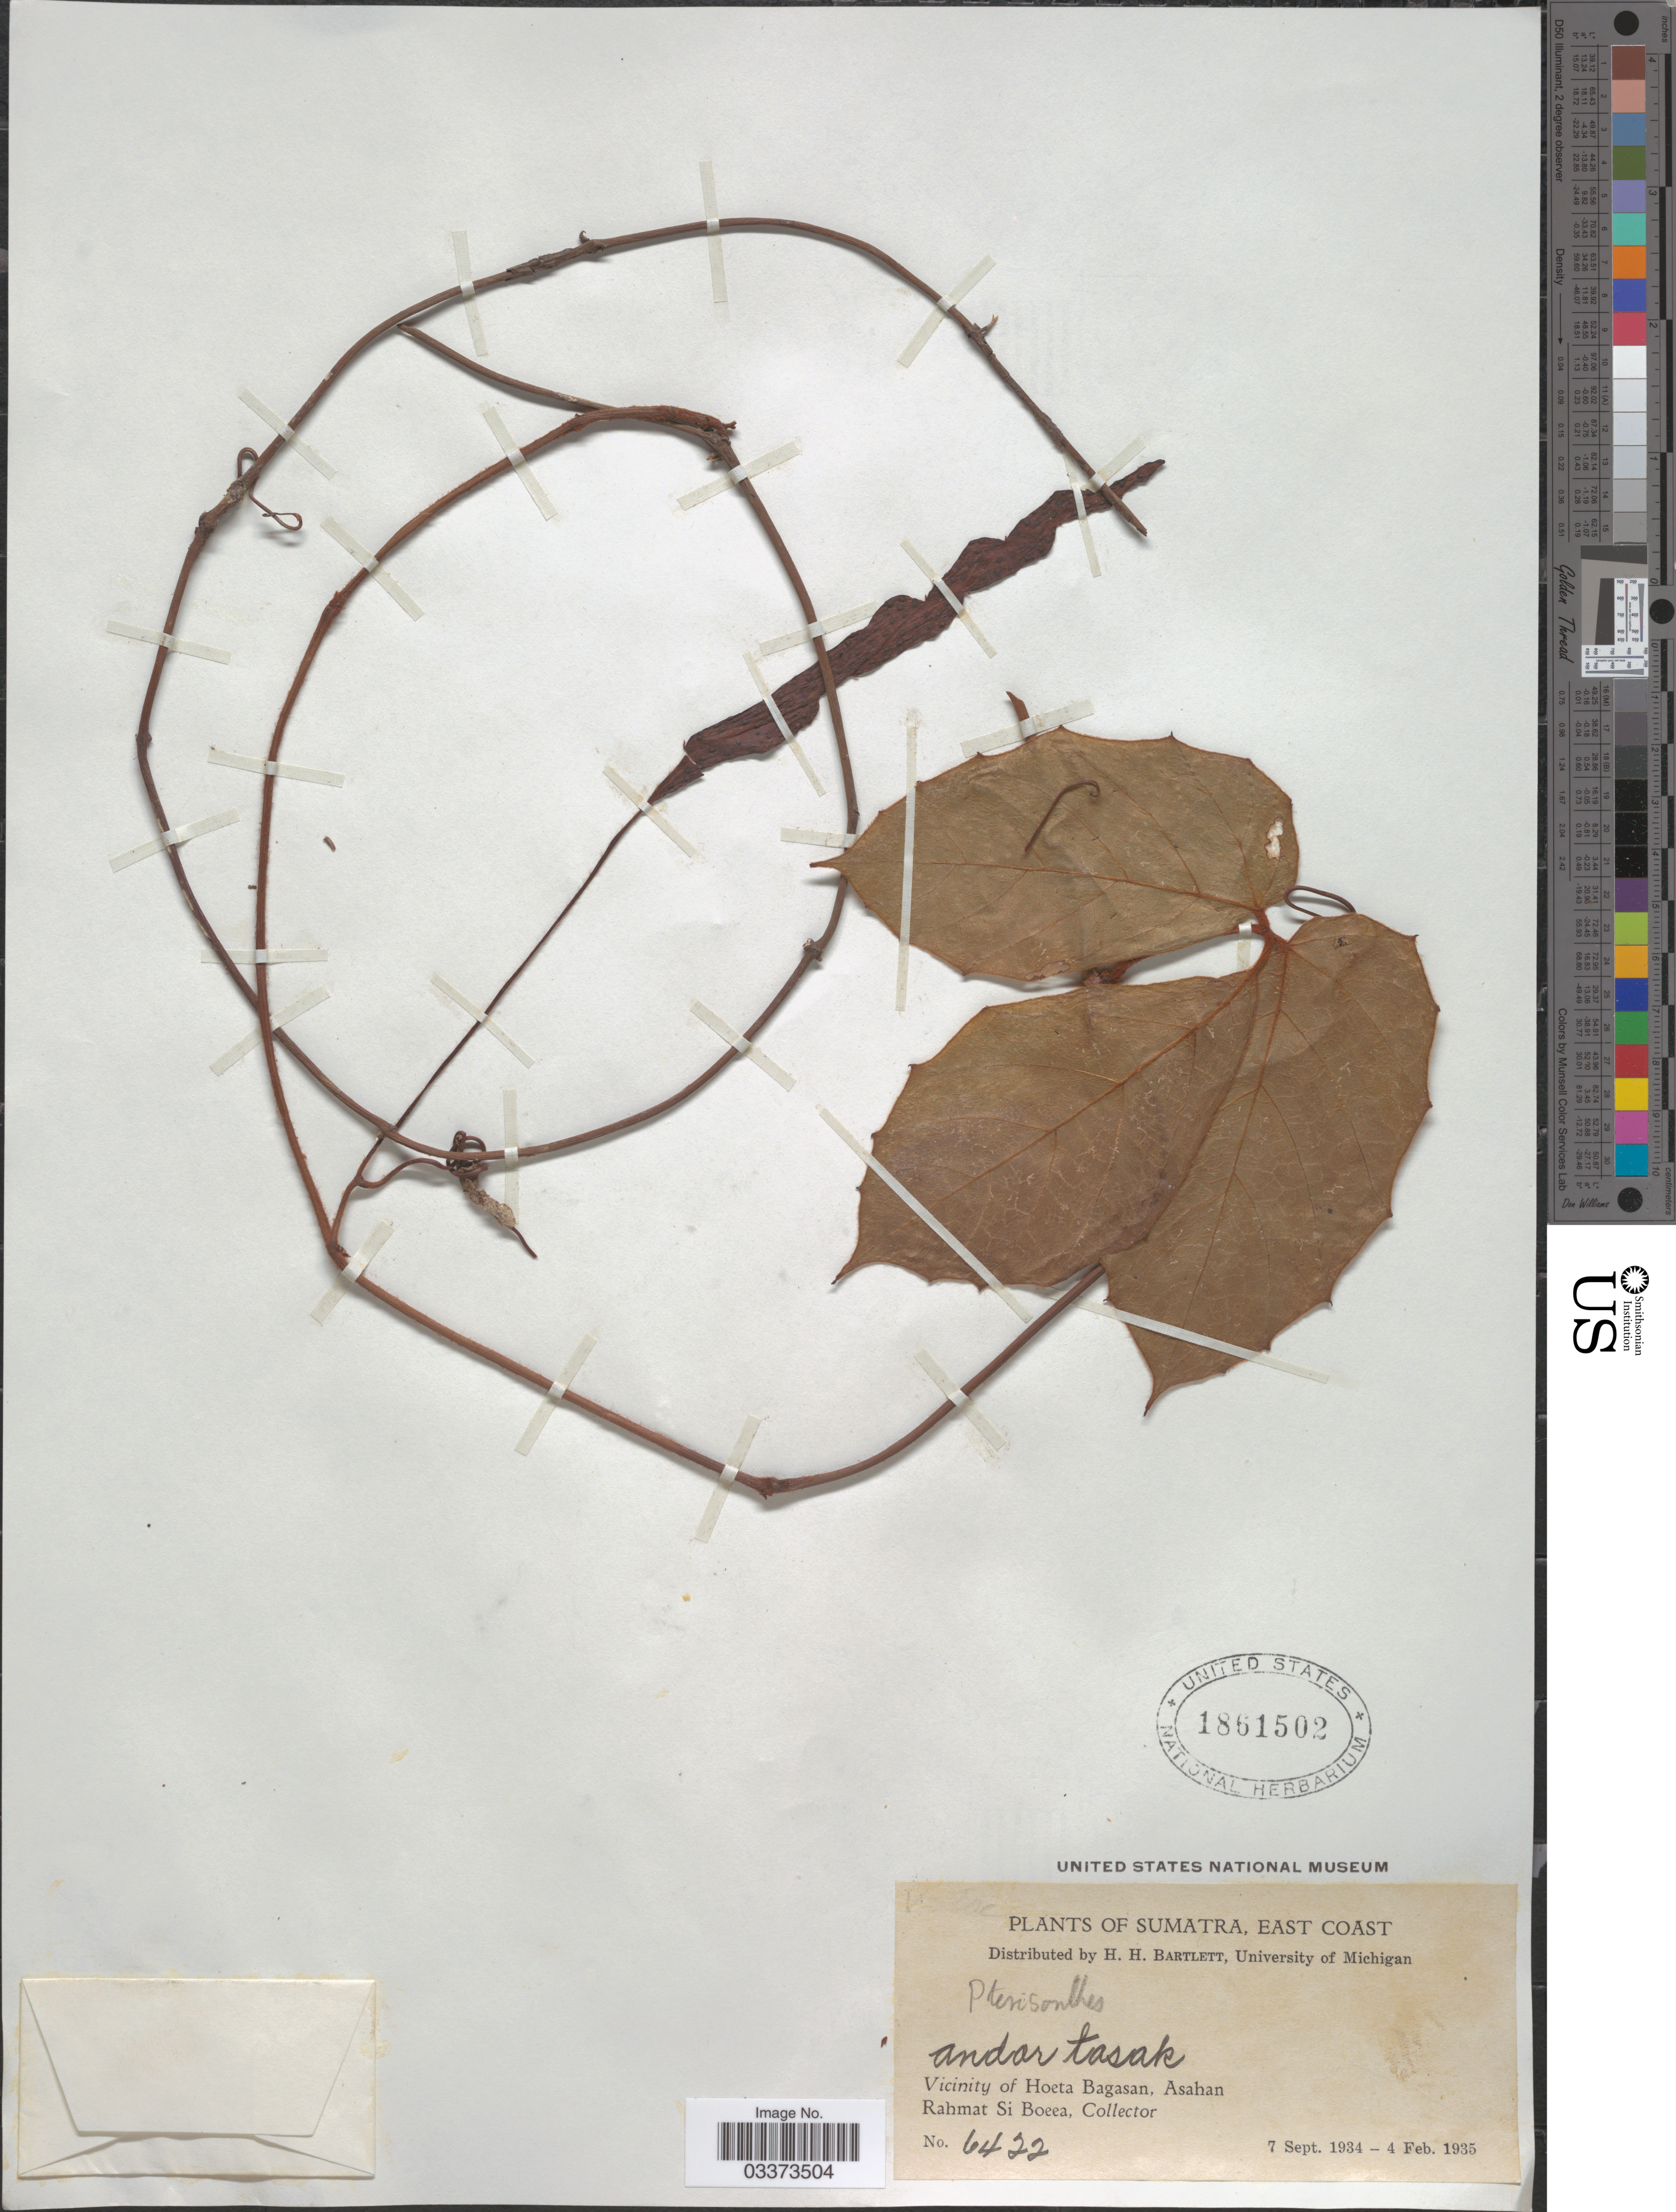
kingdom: Plantae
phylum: Tracheophyta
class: Magnoliopsida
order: Vitales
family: Vitaceae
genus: Pterisanthes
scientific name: Pterisanthes sp.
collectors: Rahmat Si Boeea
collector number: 6422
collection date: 1934-09-07/1935-02-04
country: Indonesia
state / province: Sumatra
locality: East Coast. Vicinity of Hoeta Bagasan, Asahan.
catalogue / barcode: US 1861502